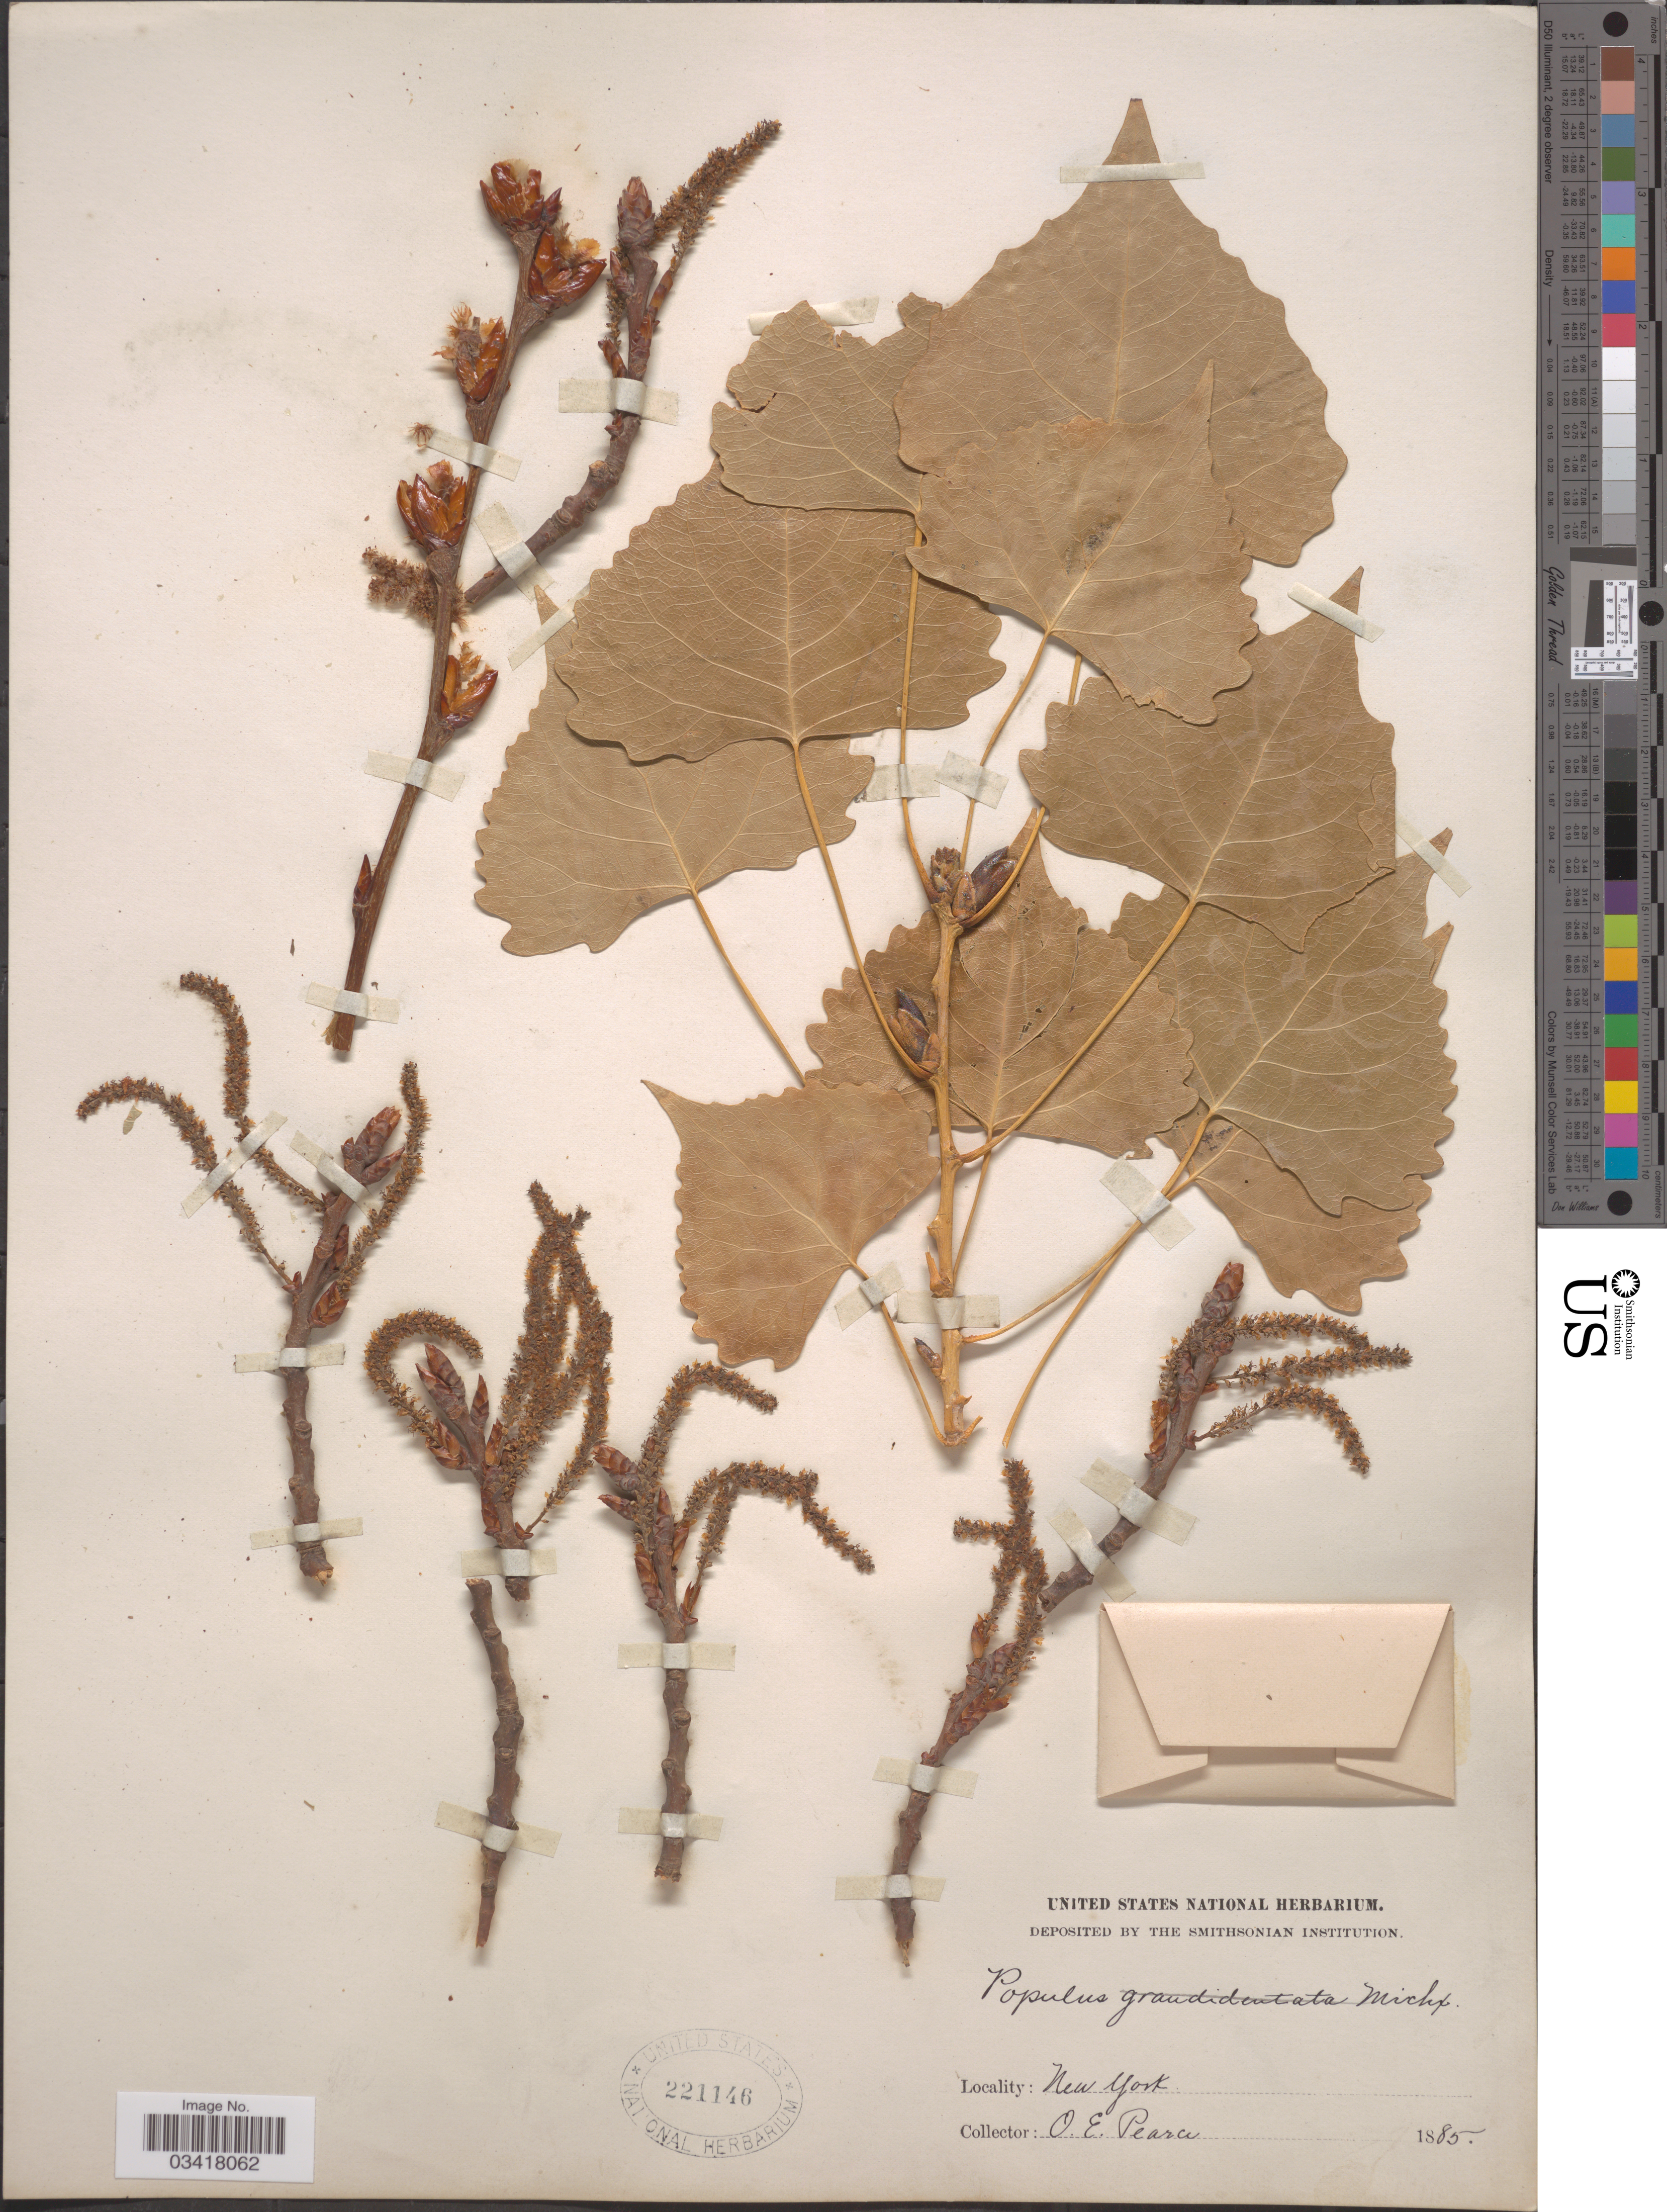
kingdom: Plantae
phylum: Tracheophyta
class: Magnoliopsida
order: Malpighiales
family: Salicaceae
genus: Populus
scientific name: Populus sp.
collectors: O. E. Pearce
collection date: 1885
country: United States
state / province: New York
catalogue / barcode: US 221146